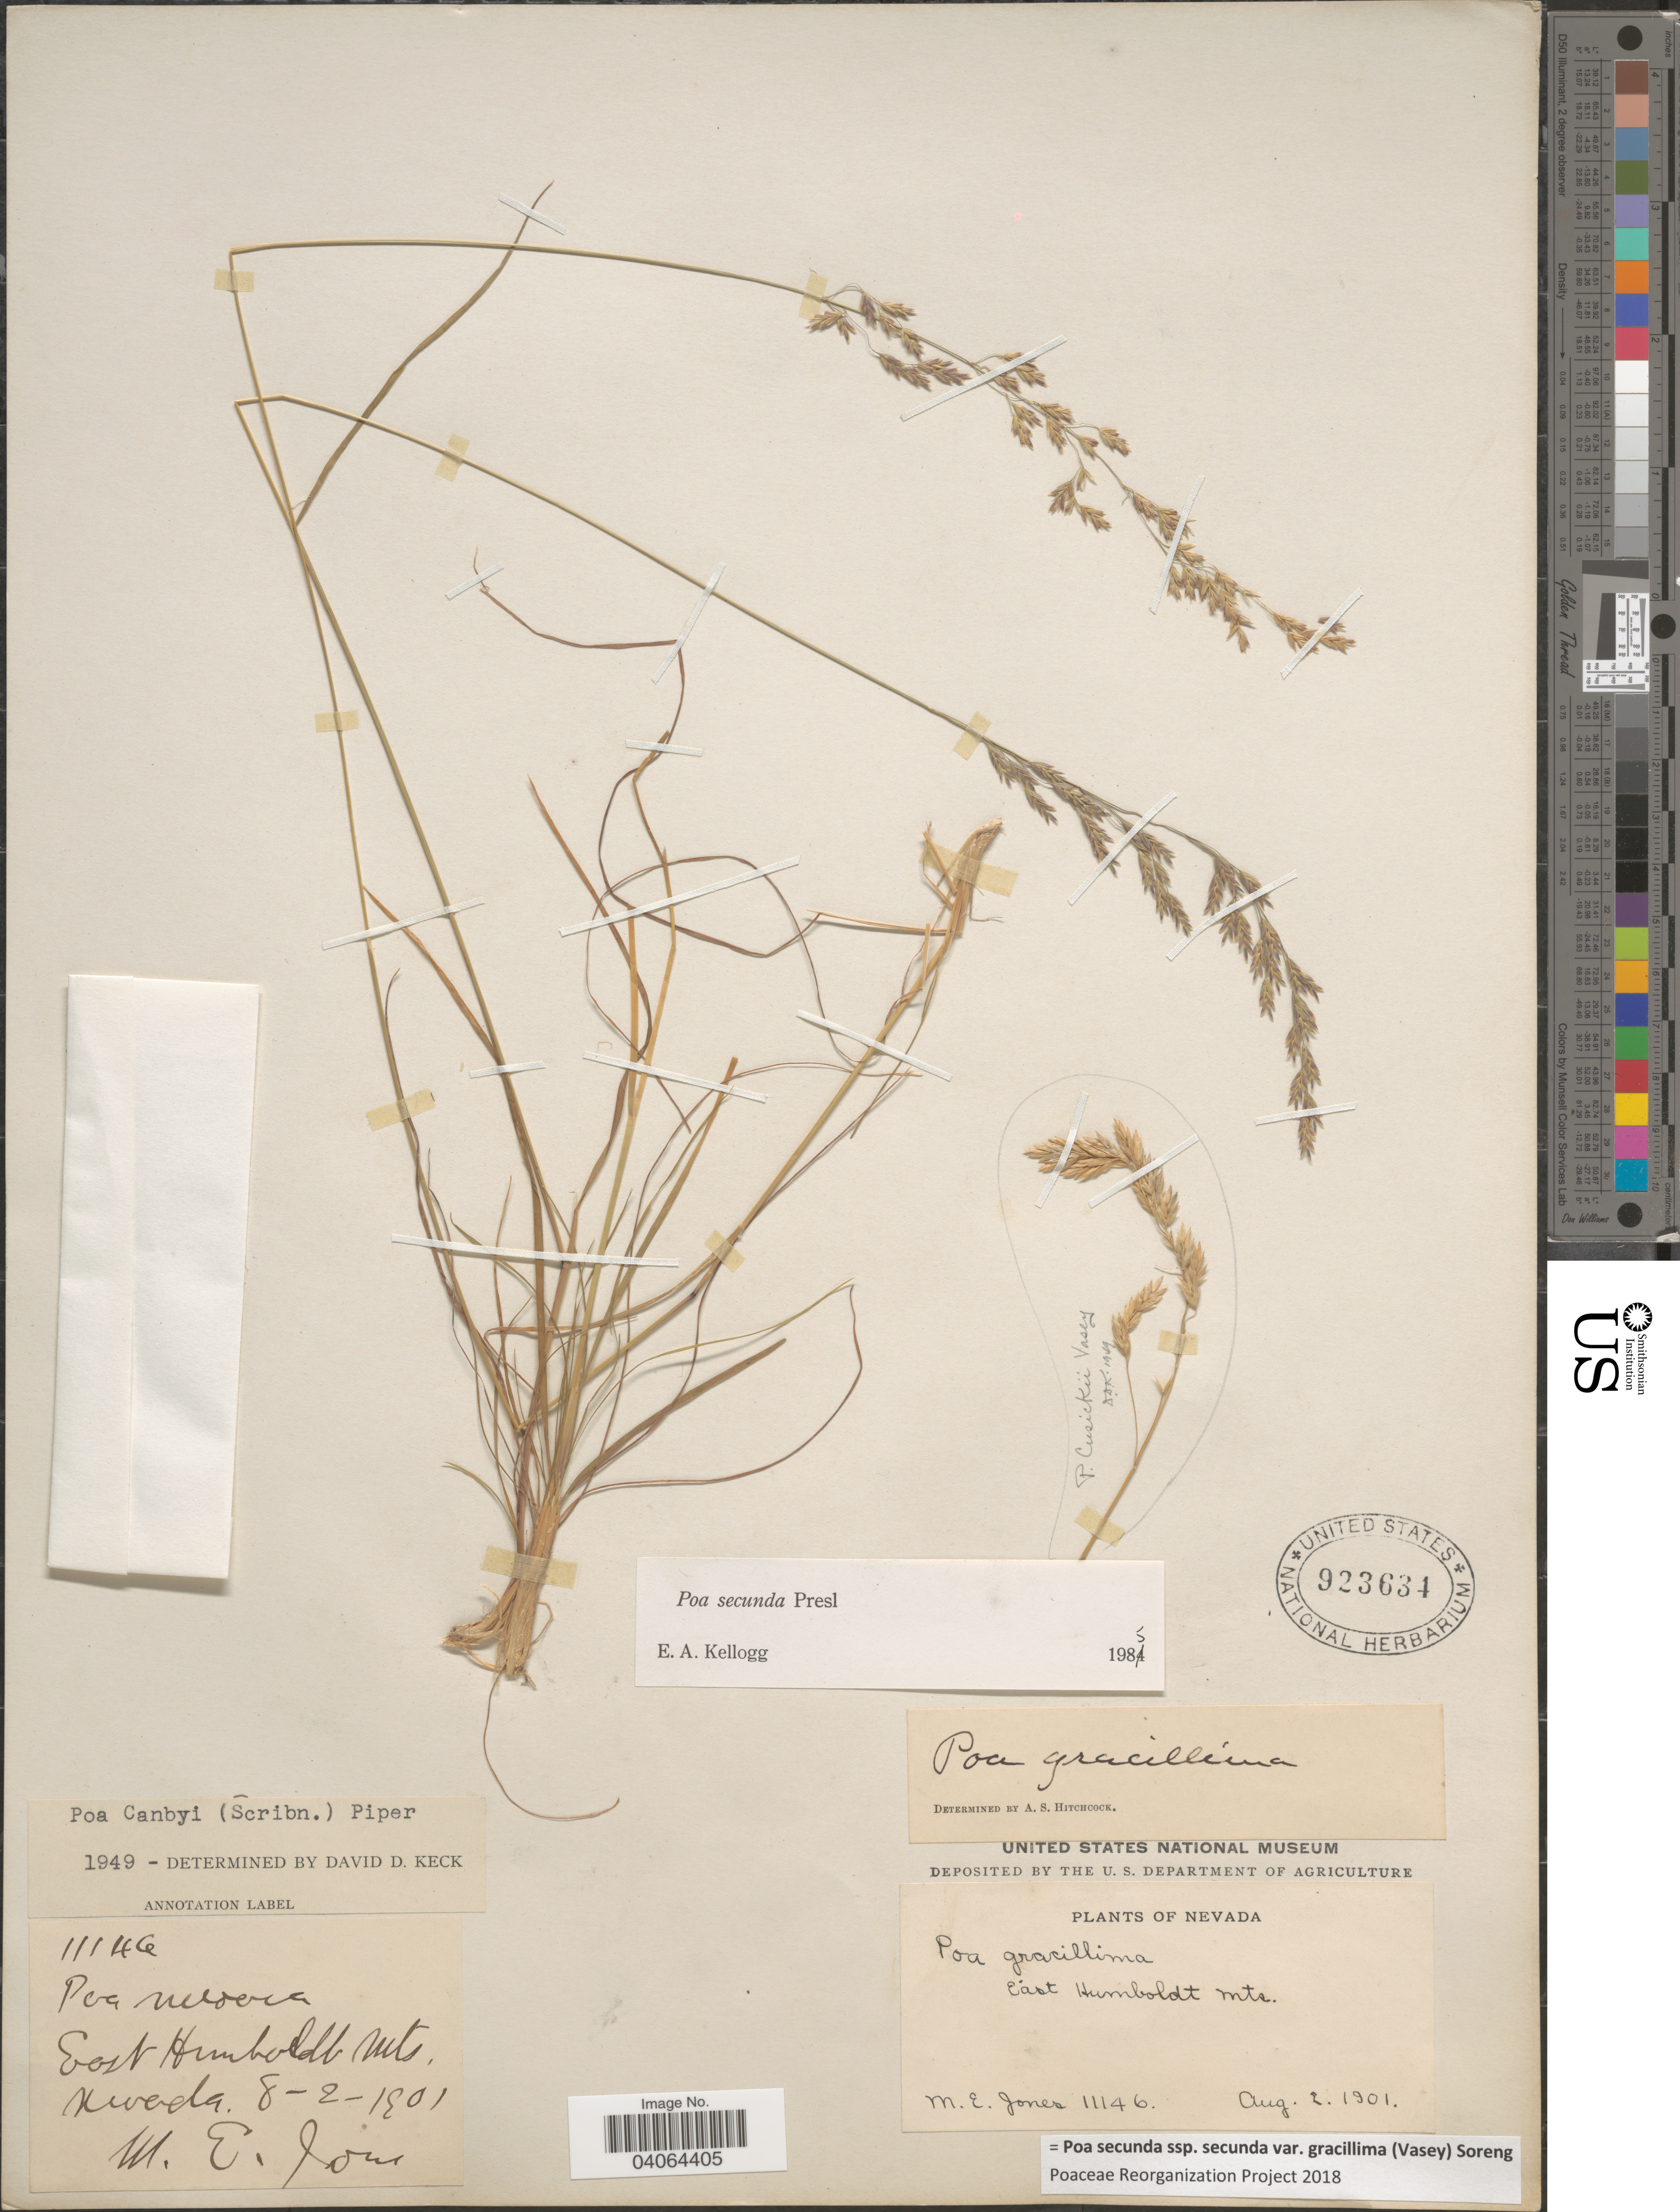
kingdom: Plantae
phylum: Tracheophyta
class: Liliopsida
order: Poales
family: Poaceae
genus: Poa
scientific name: Poa secunda subsp. secunda var. gracillima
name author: (Vasey) Soreng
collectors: M. E. Jones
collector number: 11146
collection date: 1901-08-02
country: United States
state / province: Nevada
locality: East Humboldt Mts.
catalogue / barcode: US 923634